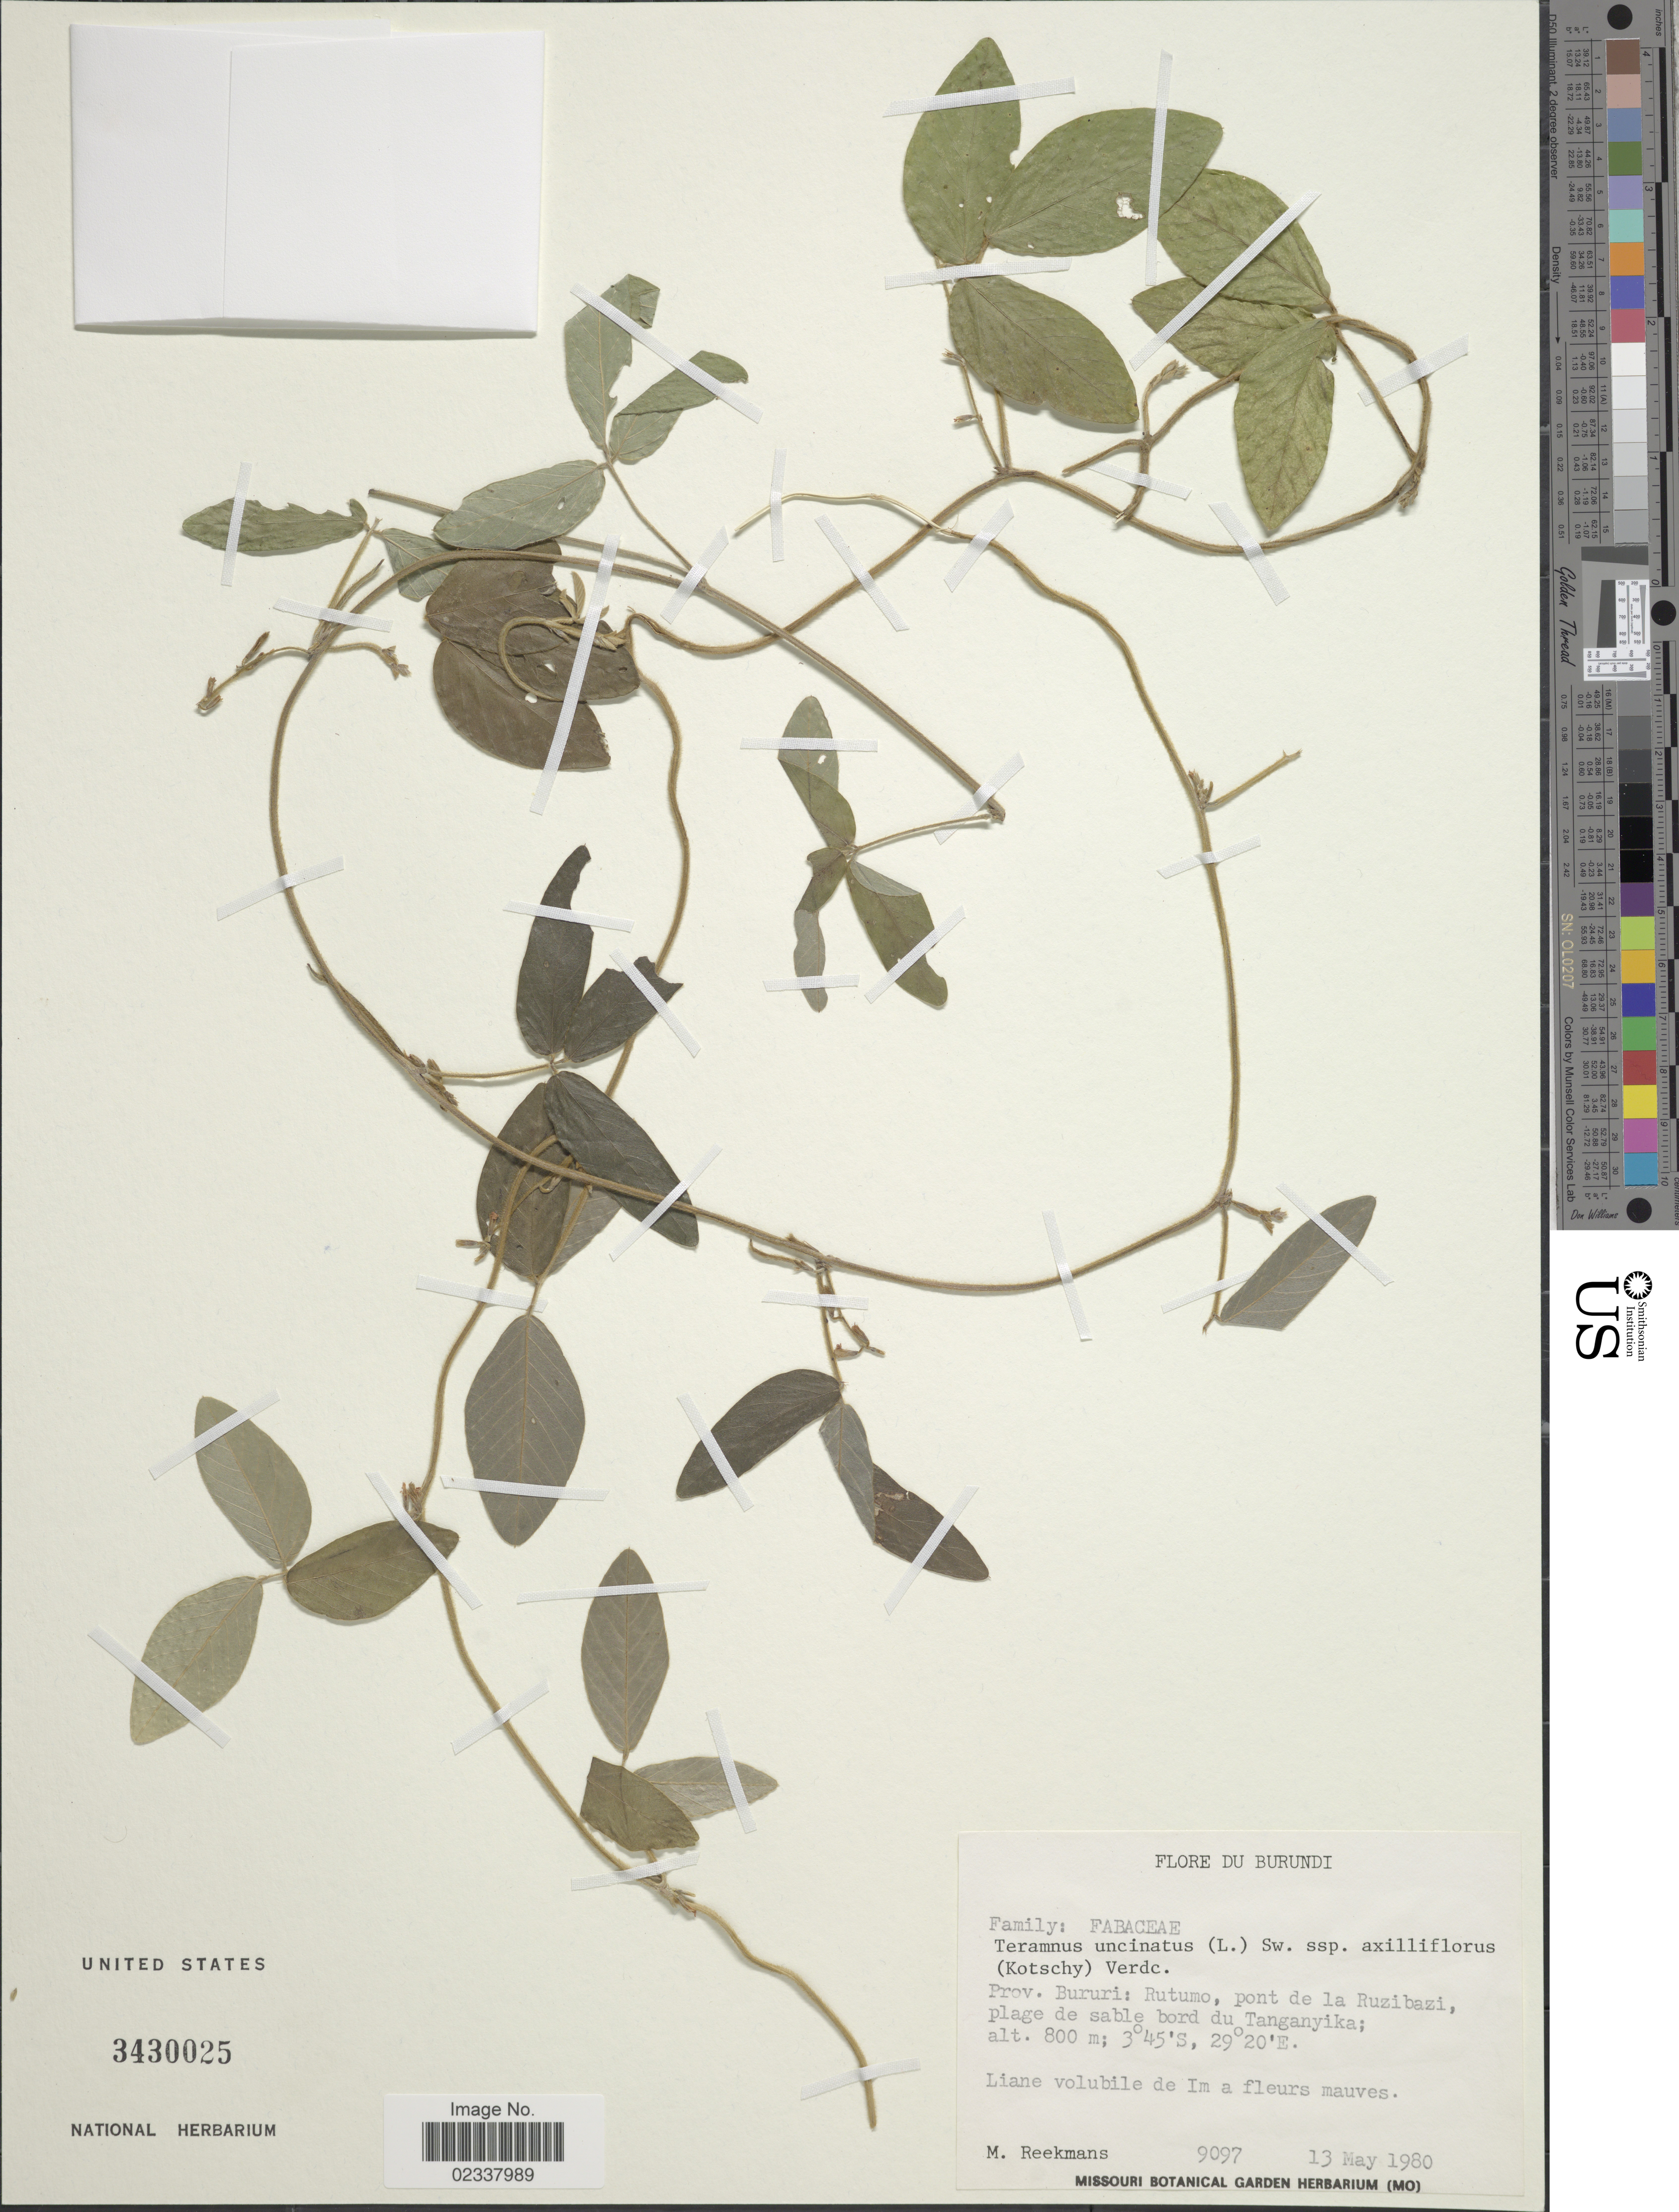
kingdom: Plantae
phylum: Tracheophyta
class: Magnoliopsida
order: Fabales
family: Fabaceae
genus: Teramnus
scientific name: Teramnus uncinatus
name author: (L.) Sw.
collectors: M. Reekmans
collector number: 9097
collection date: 1980-05-13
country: Burundi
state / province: Bururi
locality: Rutumo, pont de la Ruzibazi, plage de sable bord du Tanganyika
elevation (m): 800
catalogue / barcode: US 3430025